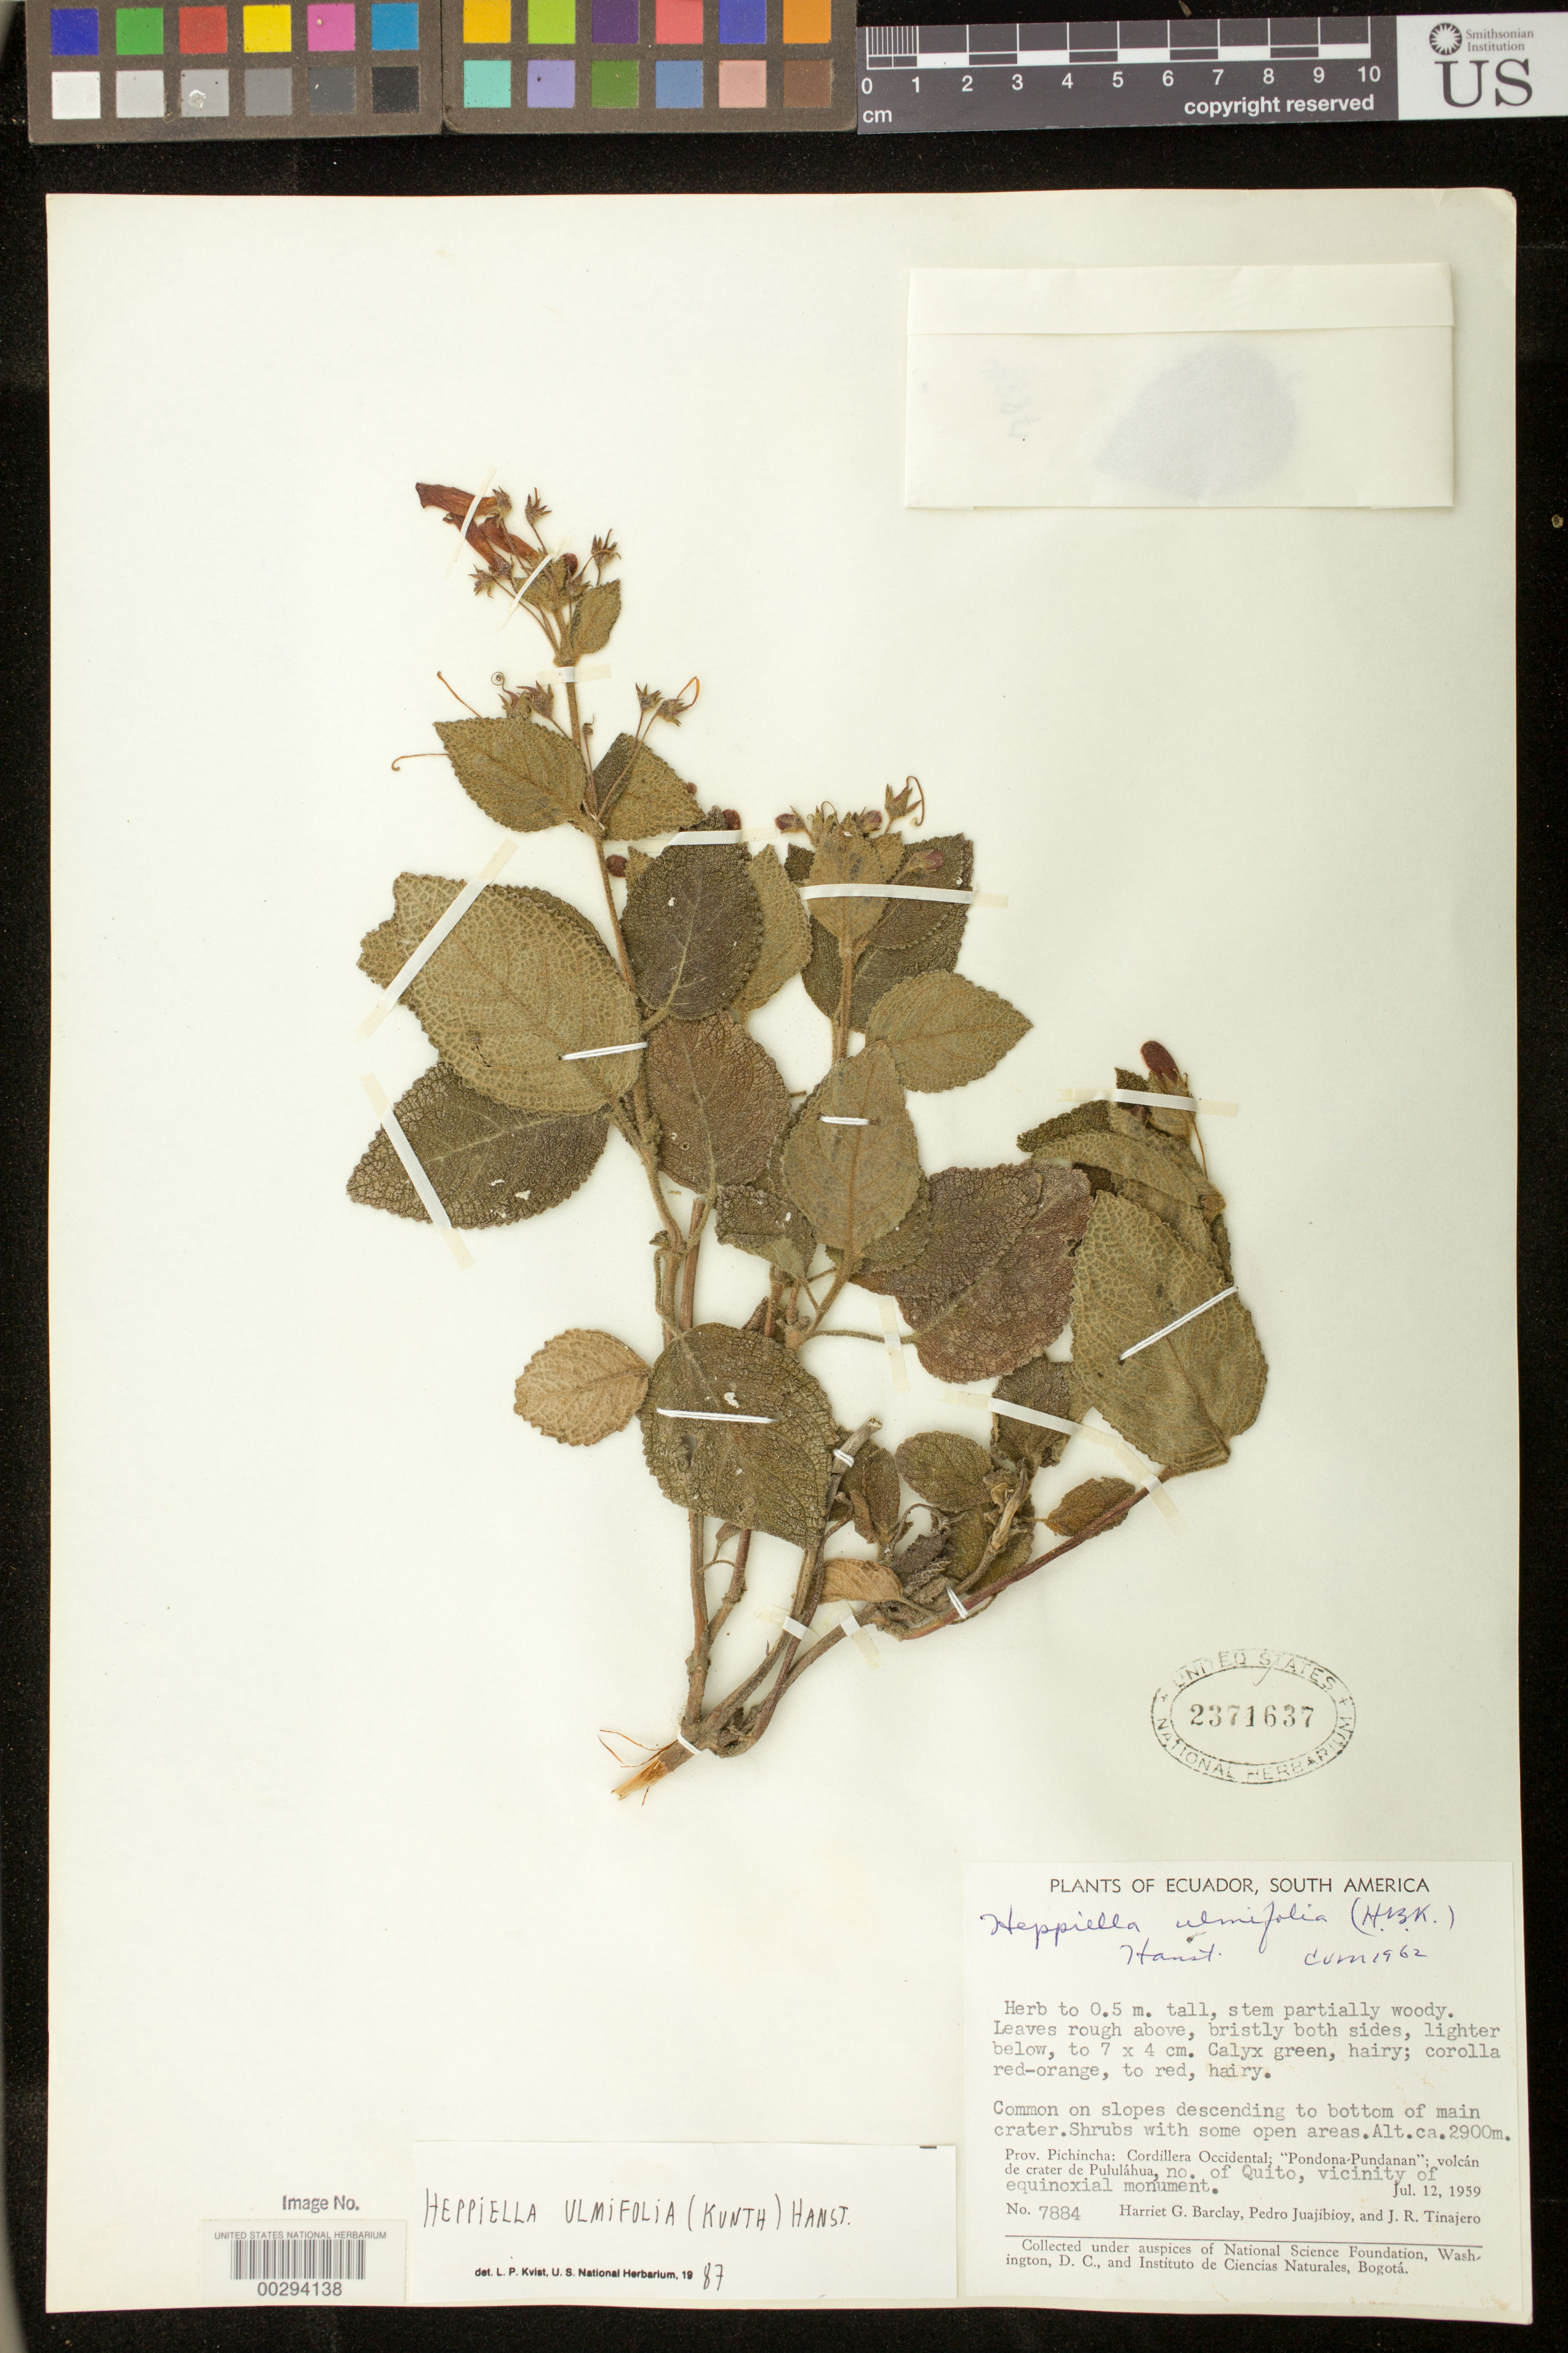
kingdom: Plantae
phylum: Tracheophyta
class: Magnoliopsida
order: Lamiales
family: Gesneriaceae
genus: Heppiella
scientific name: Heppiella ulmifolia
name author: (Kunth) Hanst.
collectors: H. G. Barclay, P. Juajibioy & J. Tinajero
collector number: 7884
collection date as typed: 12 Jul 1959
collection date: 1959-07-12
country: Ecuador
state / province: Pichincha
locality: Cordillera Occidental, "Pondona-pundanan", Volcan de Crater de Pululahua, N of Quito, vicinity of equinoxial monument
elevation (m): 2900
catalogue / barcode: US 2371637